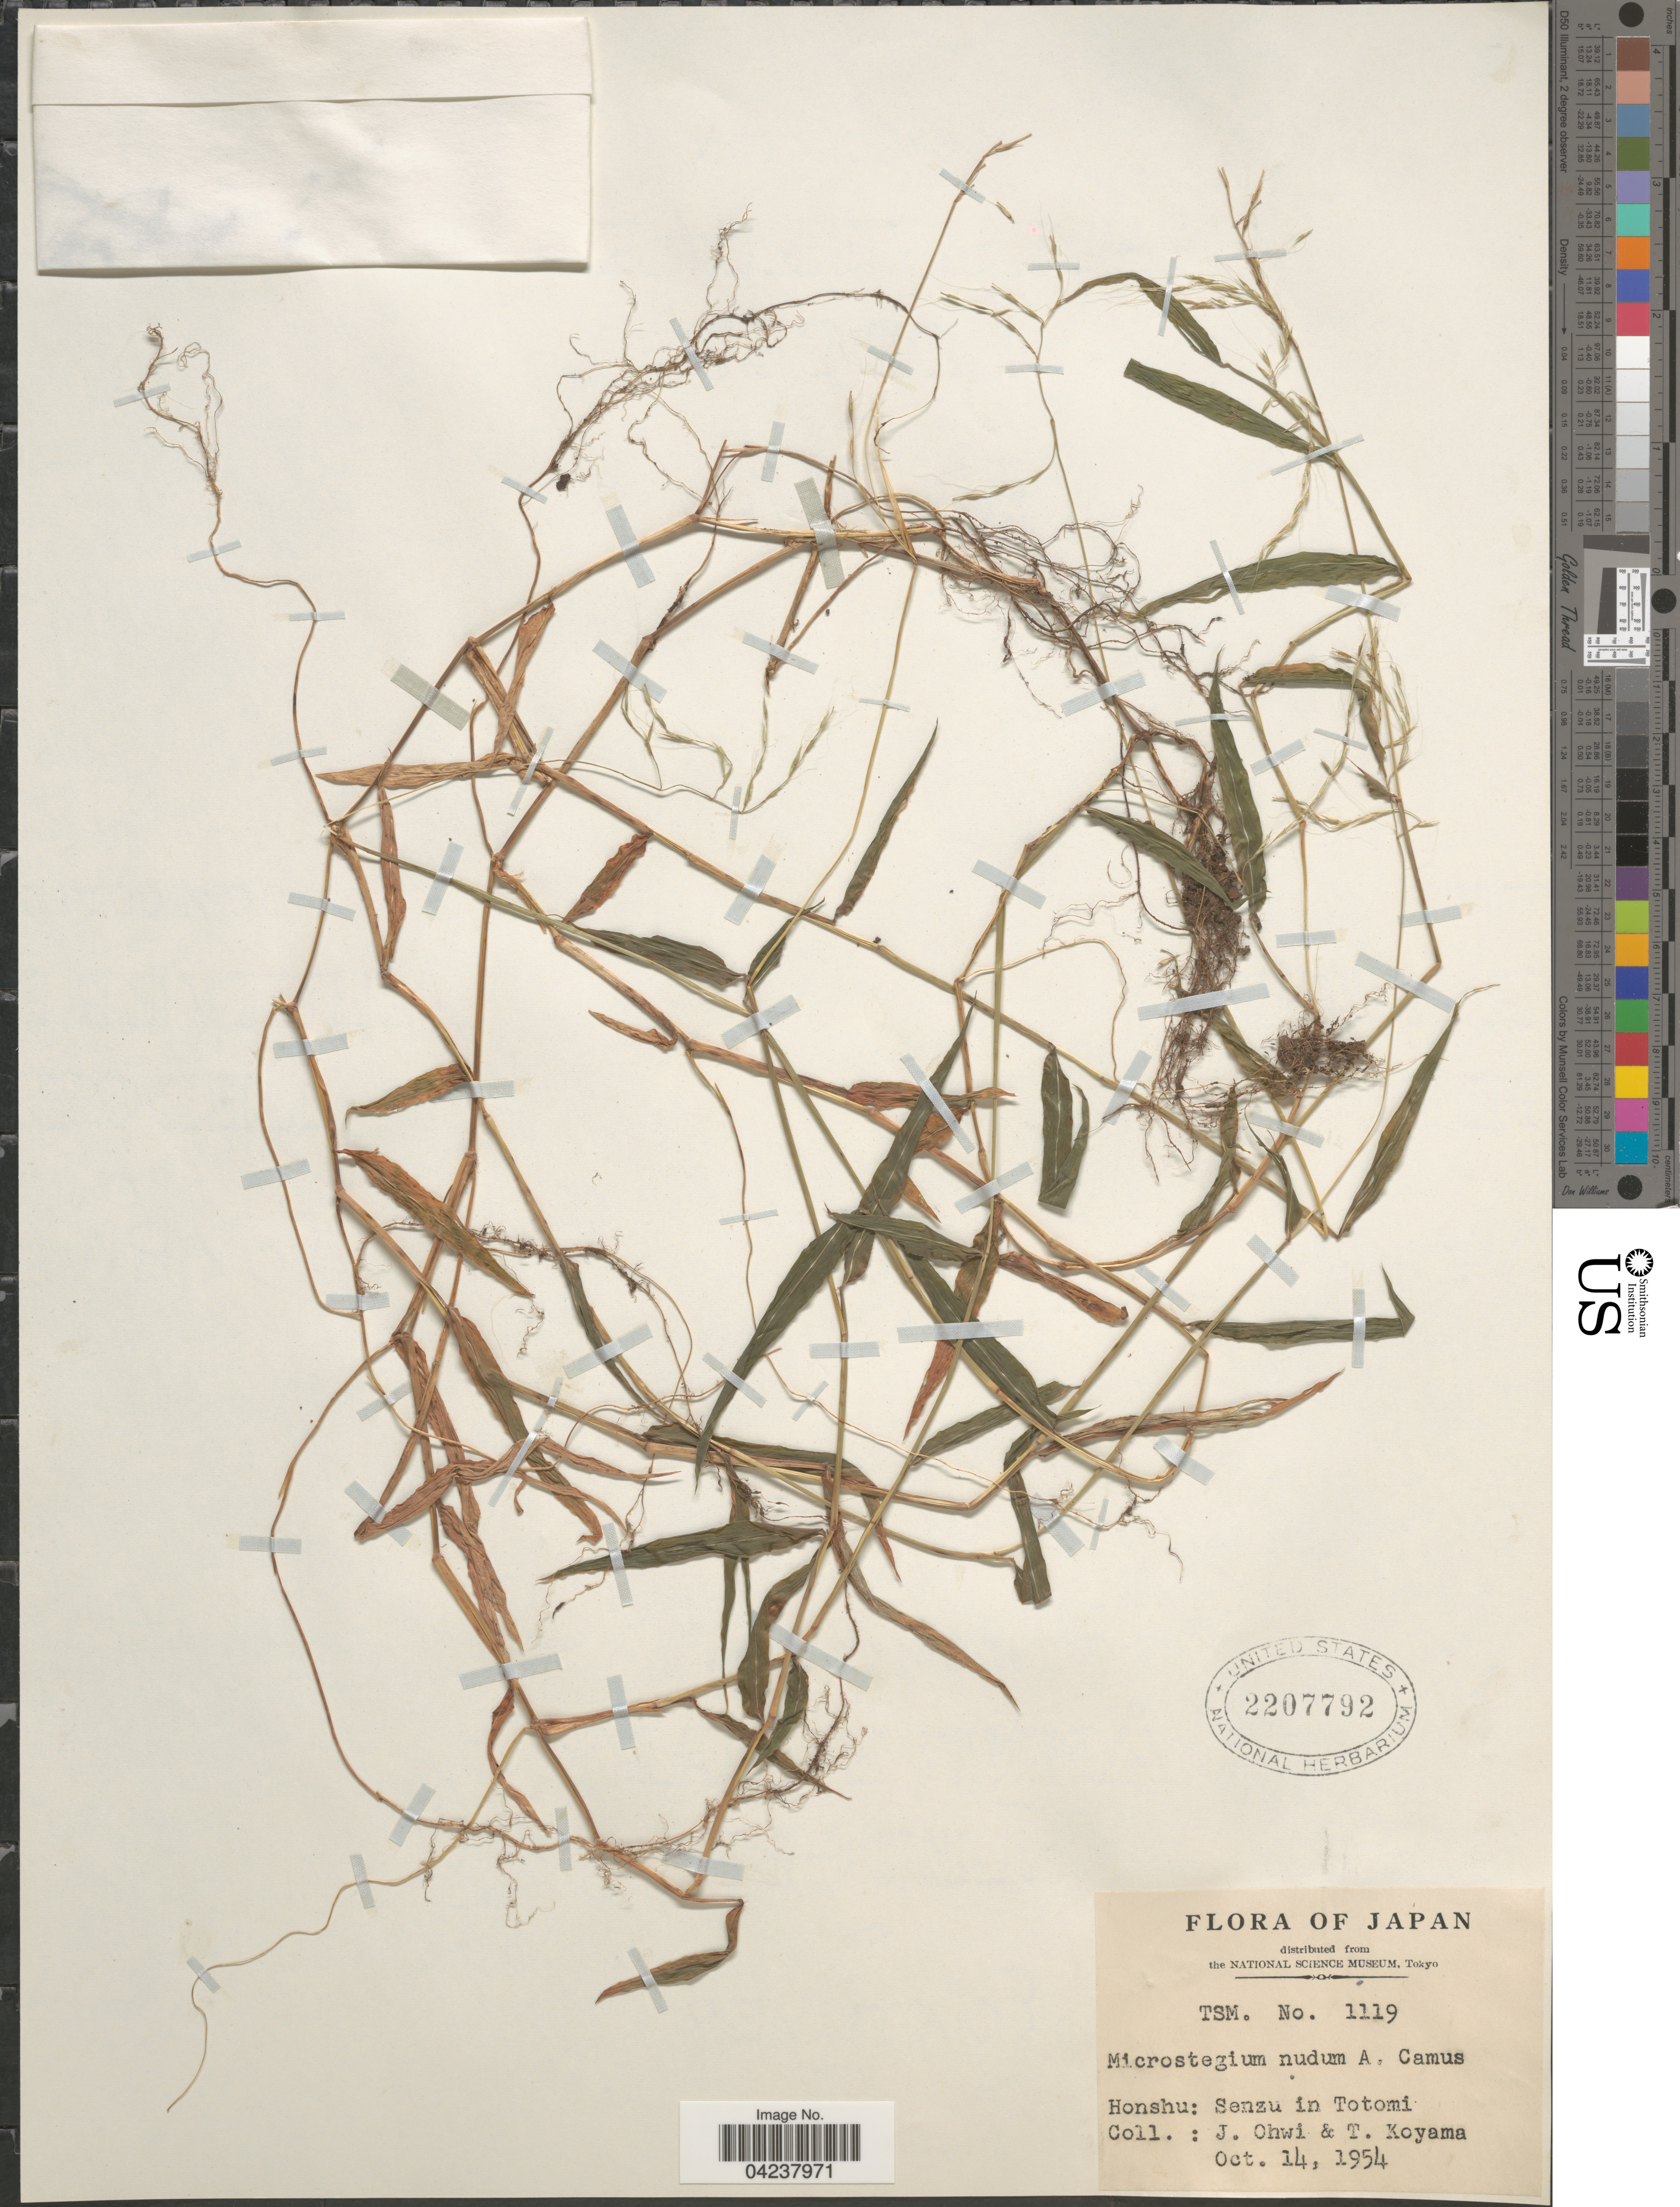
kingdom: Plantae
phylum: Tracheophyta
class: Liliopsida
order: Poales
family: Poaceae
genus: Microstegium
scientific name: Microstegium nudum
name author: (Trin.) A. Camus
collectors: J. Ohwi & T. Koyama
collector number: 1119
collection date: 1954-10-14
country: Japan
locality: Honshu: Senzu in Totomi.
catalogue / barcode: US 2207792